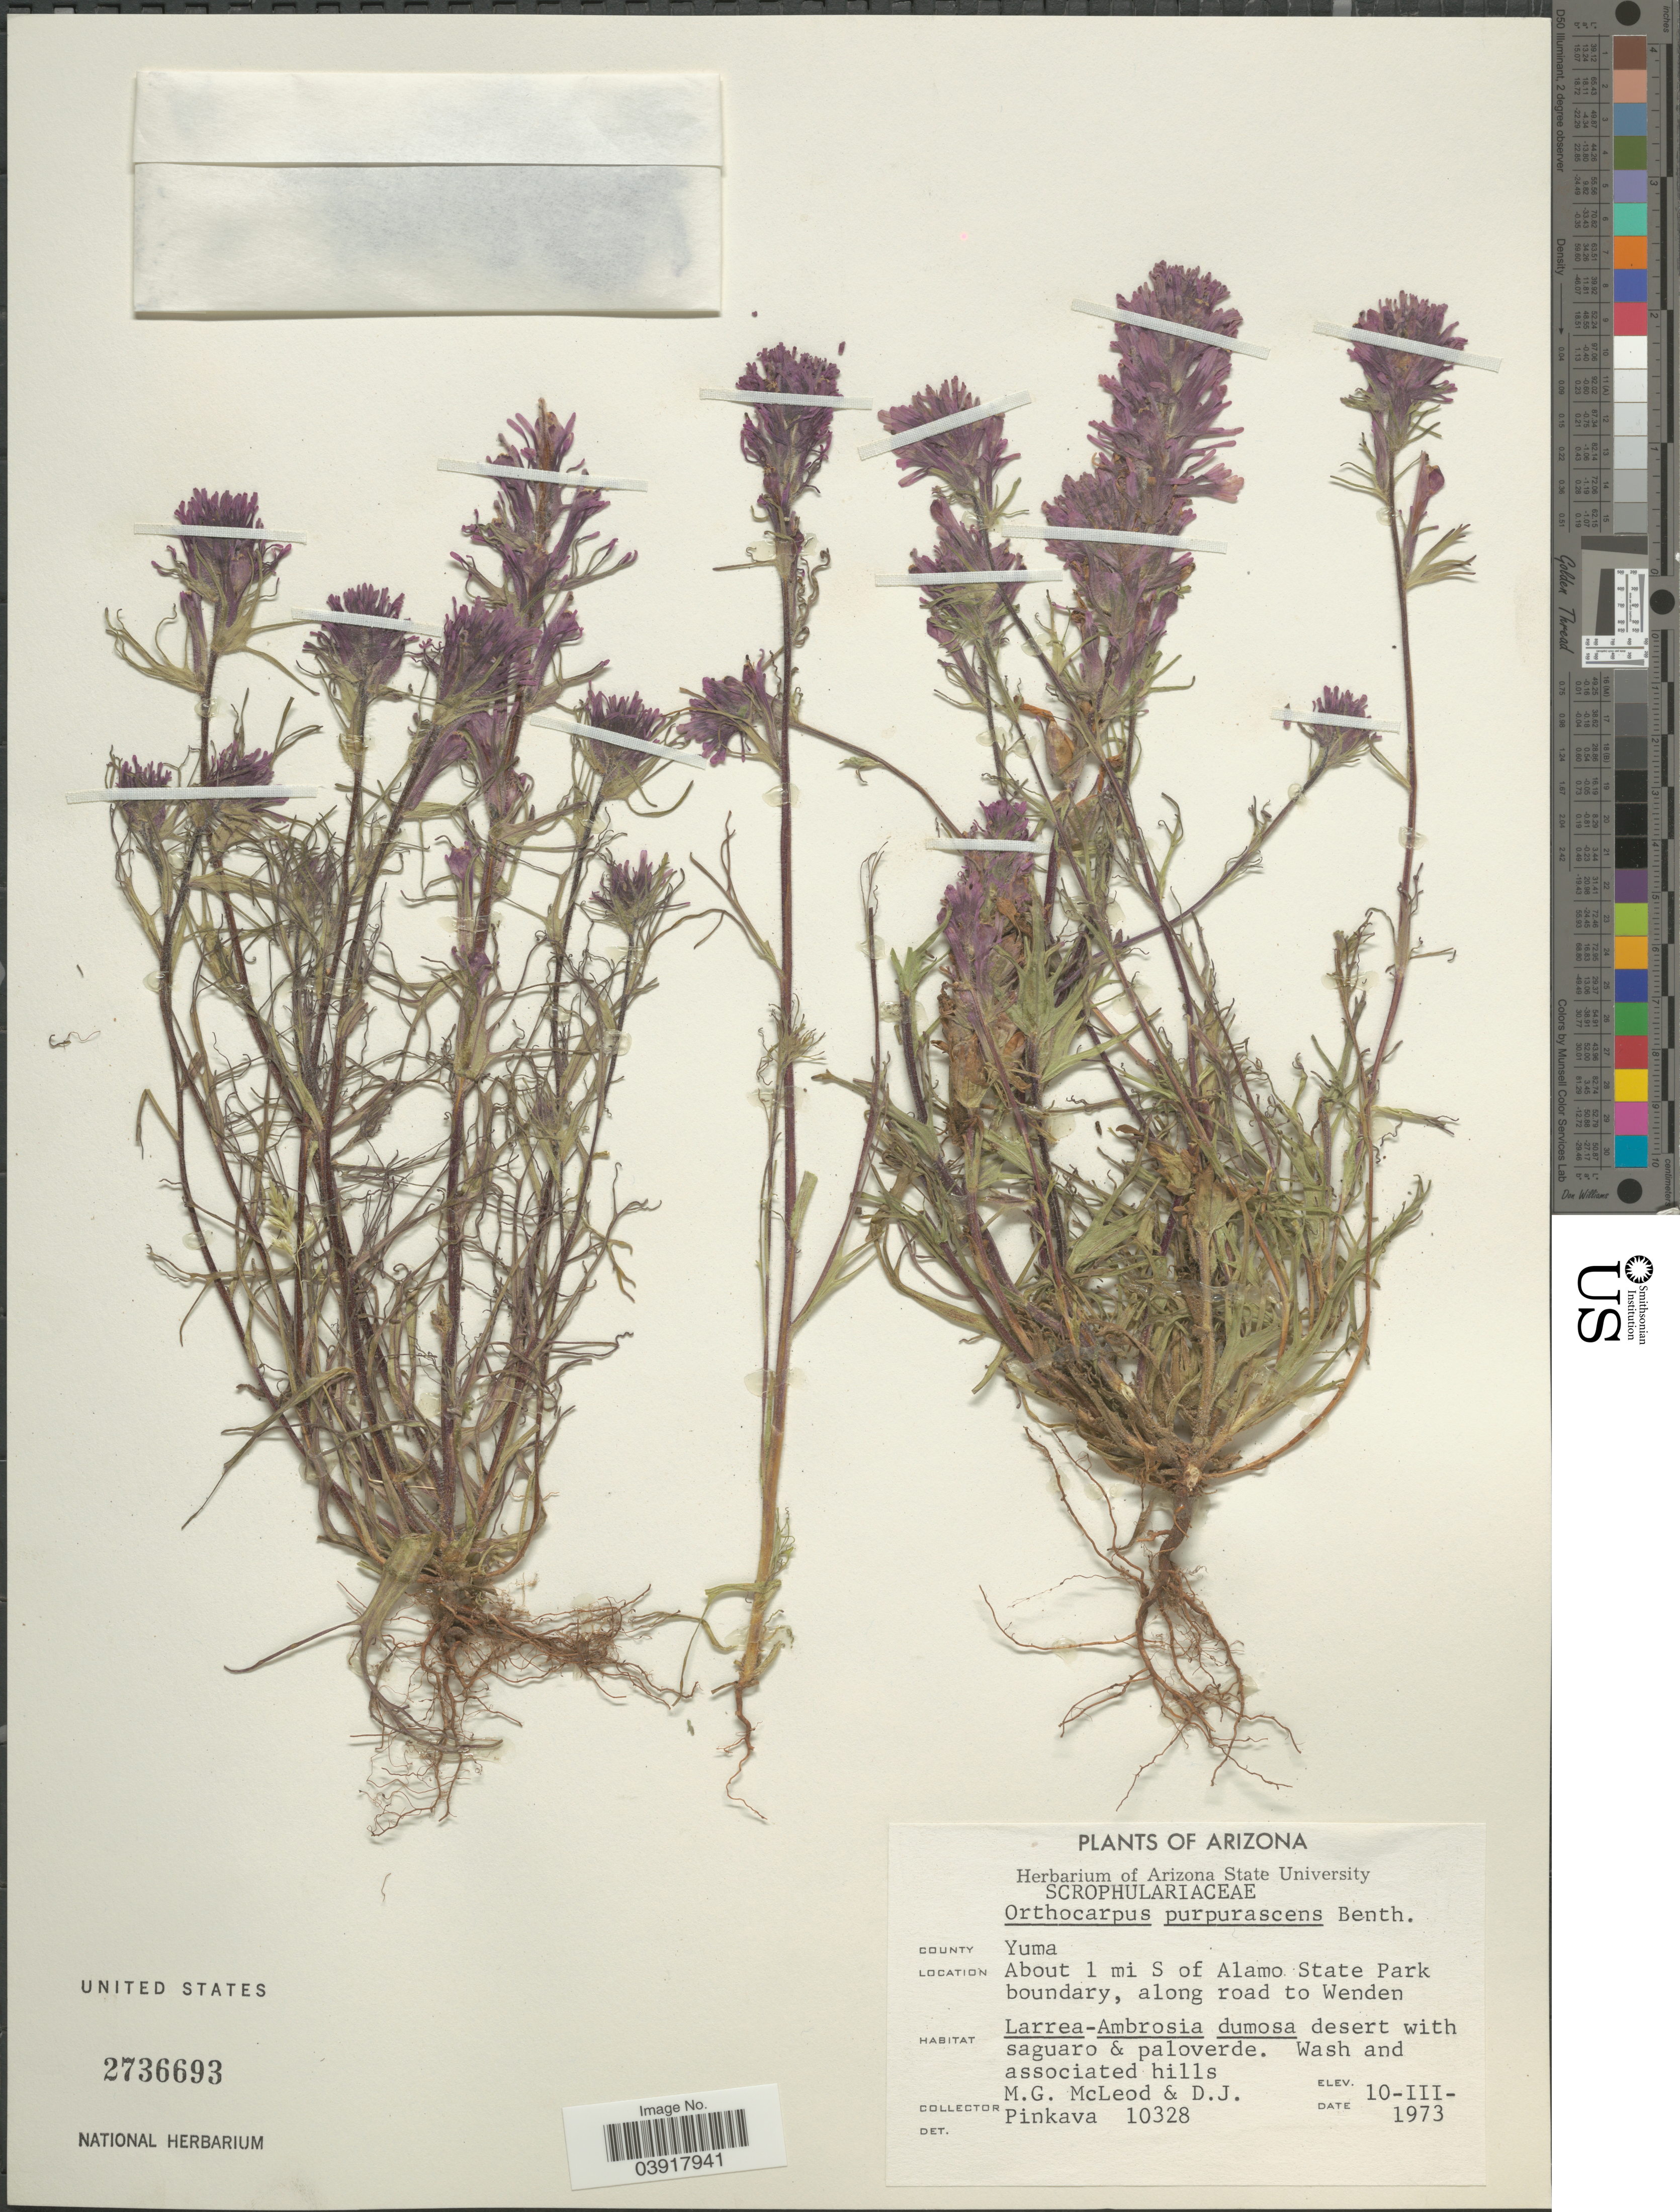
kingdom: Plantae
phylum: Tracheophyta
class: Magnoliopsida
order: Lamiales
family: Orobanchaceae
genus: Orthocarpus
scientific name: Orthocarpus purpurascens var. palmeri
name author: A. Gray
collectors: M. McLeod & D. J. Pinkava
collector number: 10328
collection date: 1973-03-10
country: United States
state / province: Arizona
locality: County Yuma. About 1 mi S of Alamo State Park boundary, along road to Wenden.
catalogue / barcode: US 2736693